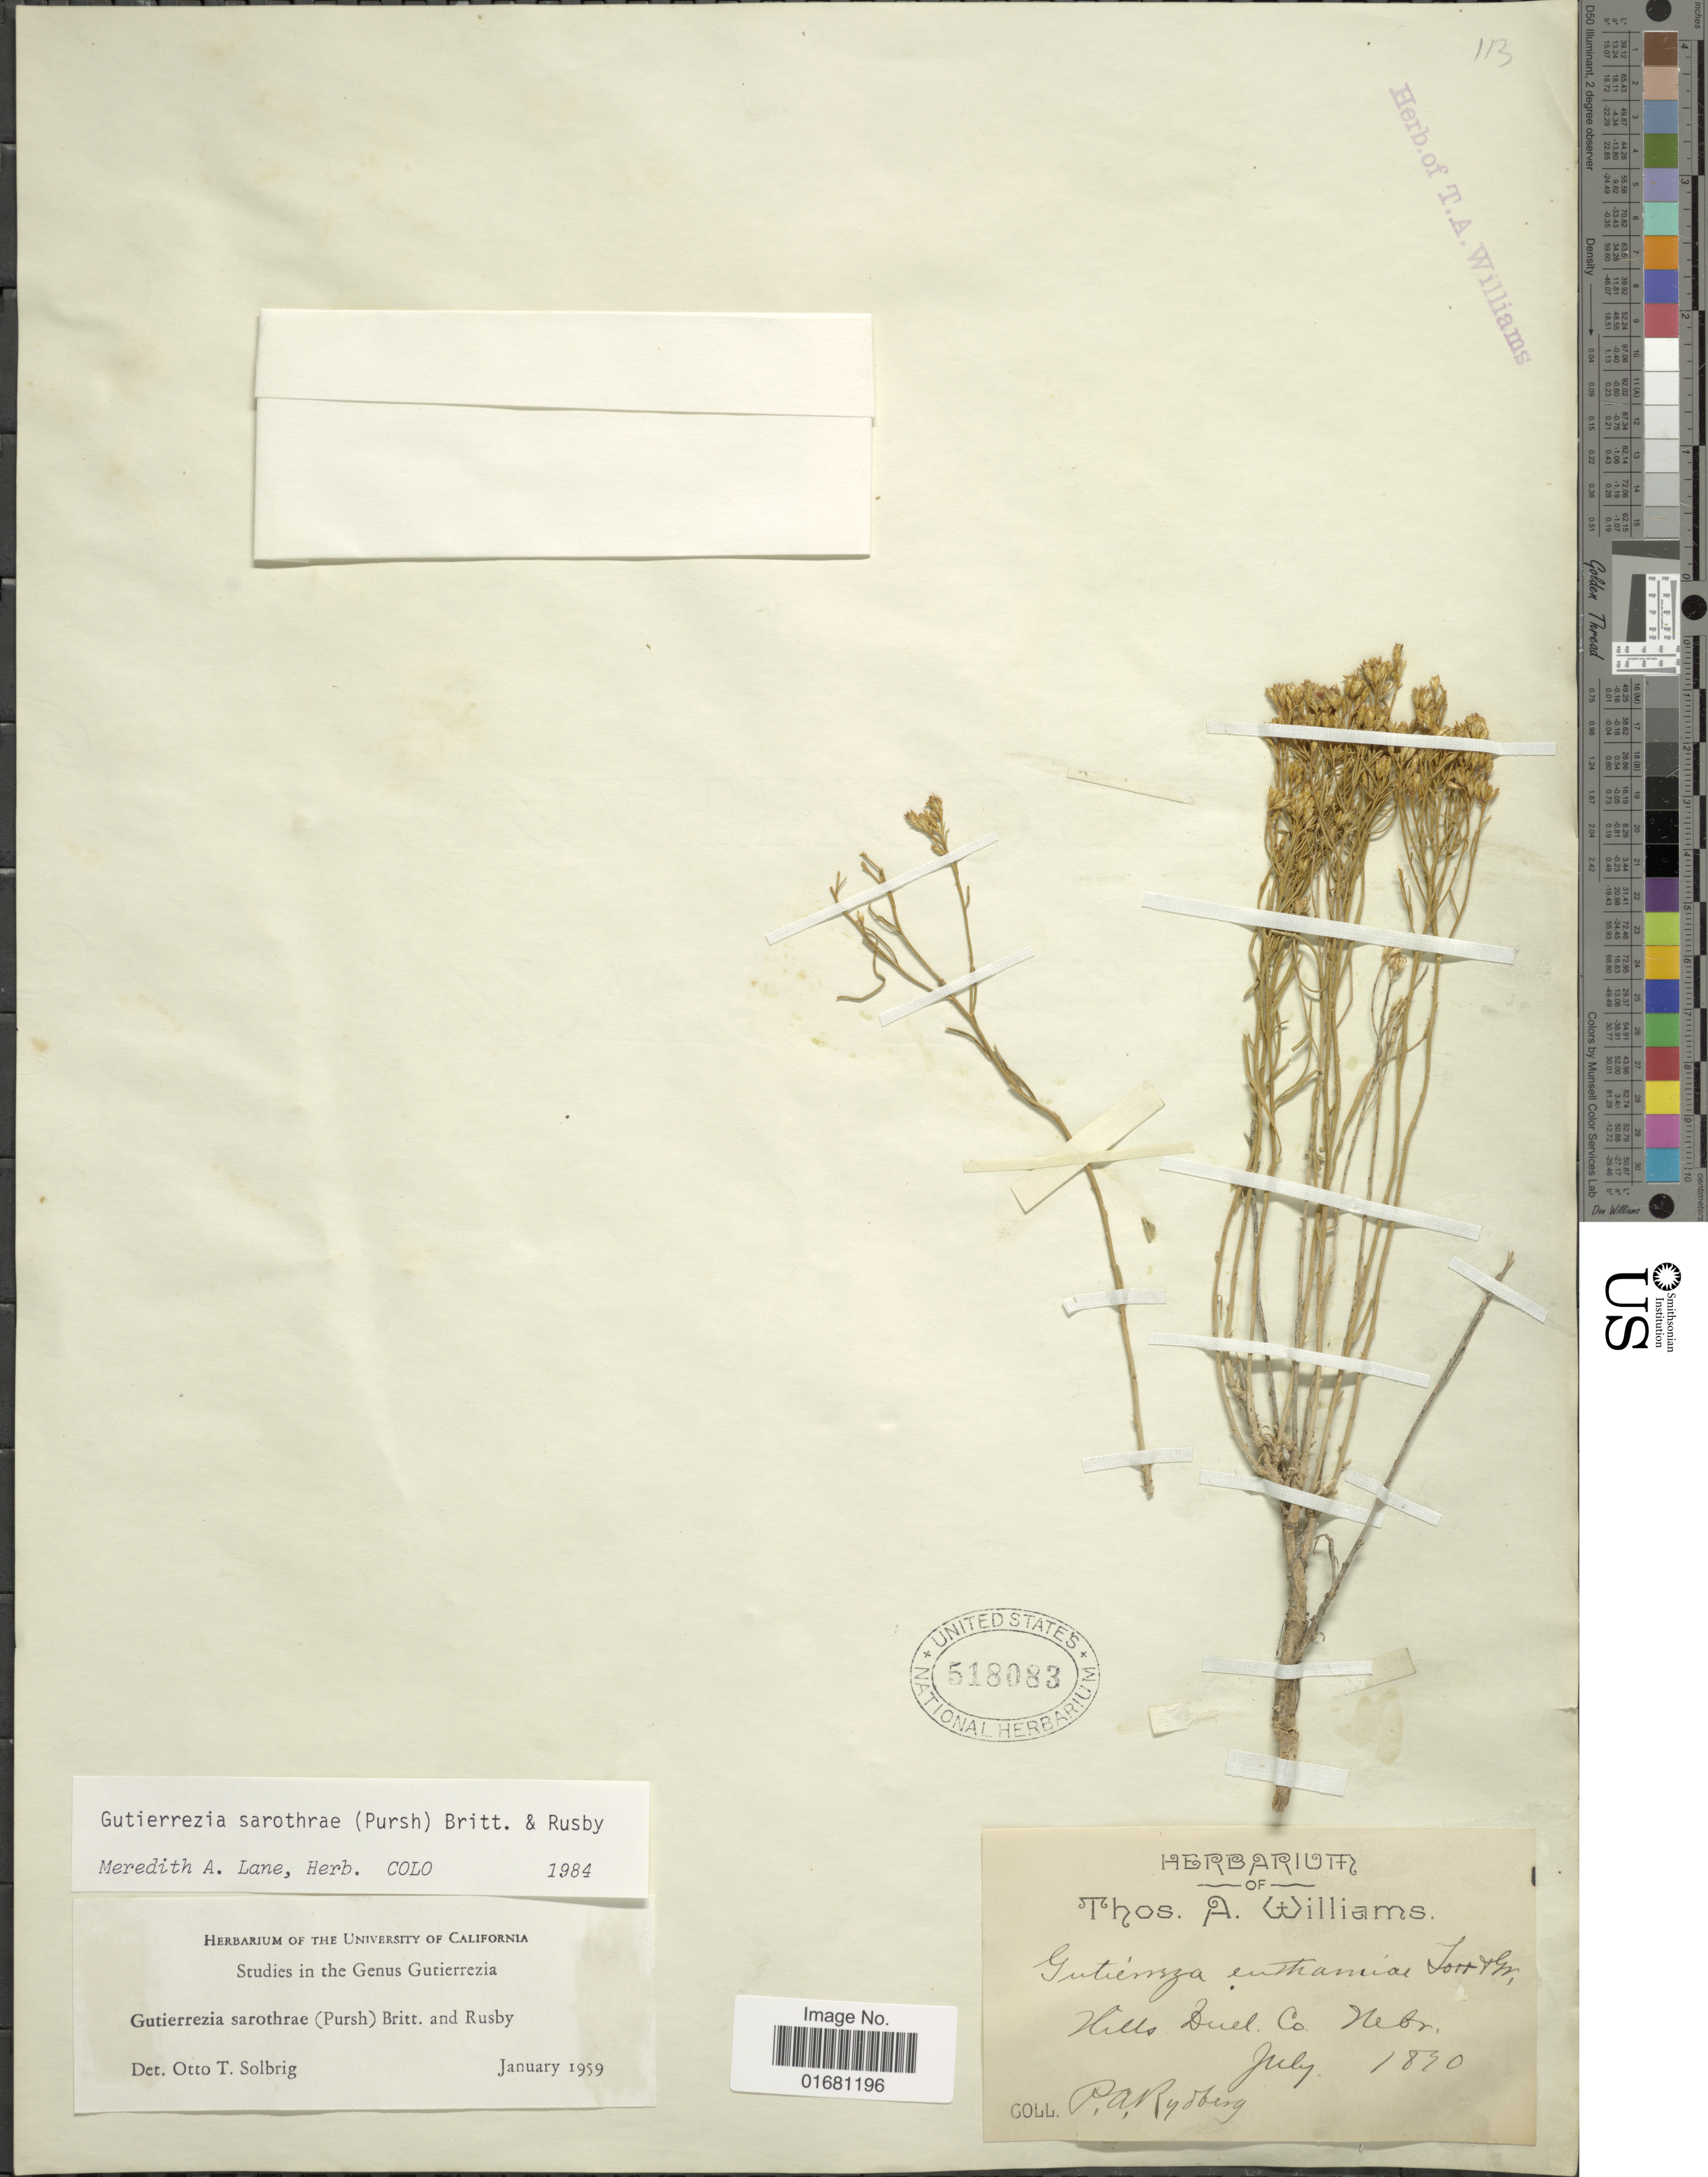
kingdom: Plantae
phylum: Tracheophyta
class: Magnoliopsida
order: Asterales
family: Asteraceae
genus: Gutierrezia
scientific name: Gutierrezia sarothrae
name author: (Pursh) Britton & Rusby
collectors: P. A. Rydberg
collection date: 1890-07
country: United States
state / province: Nebraska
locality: Hills, Deuel Co.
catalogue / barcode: US 518083